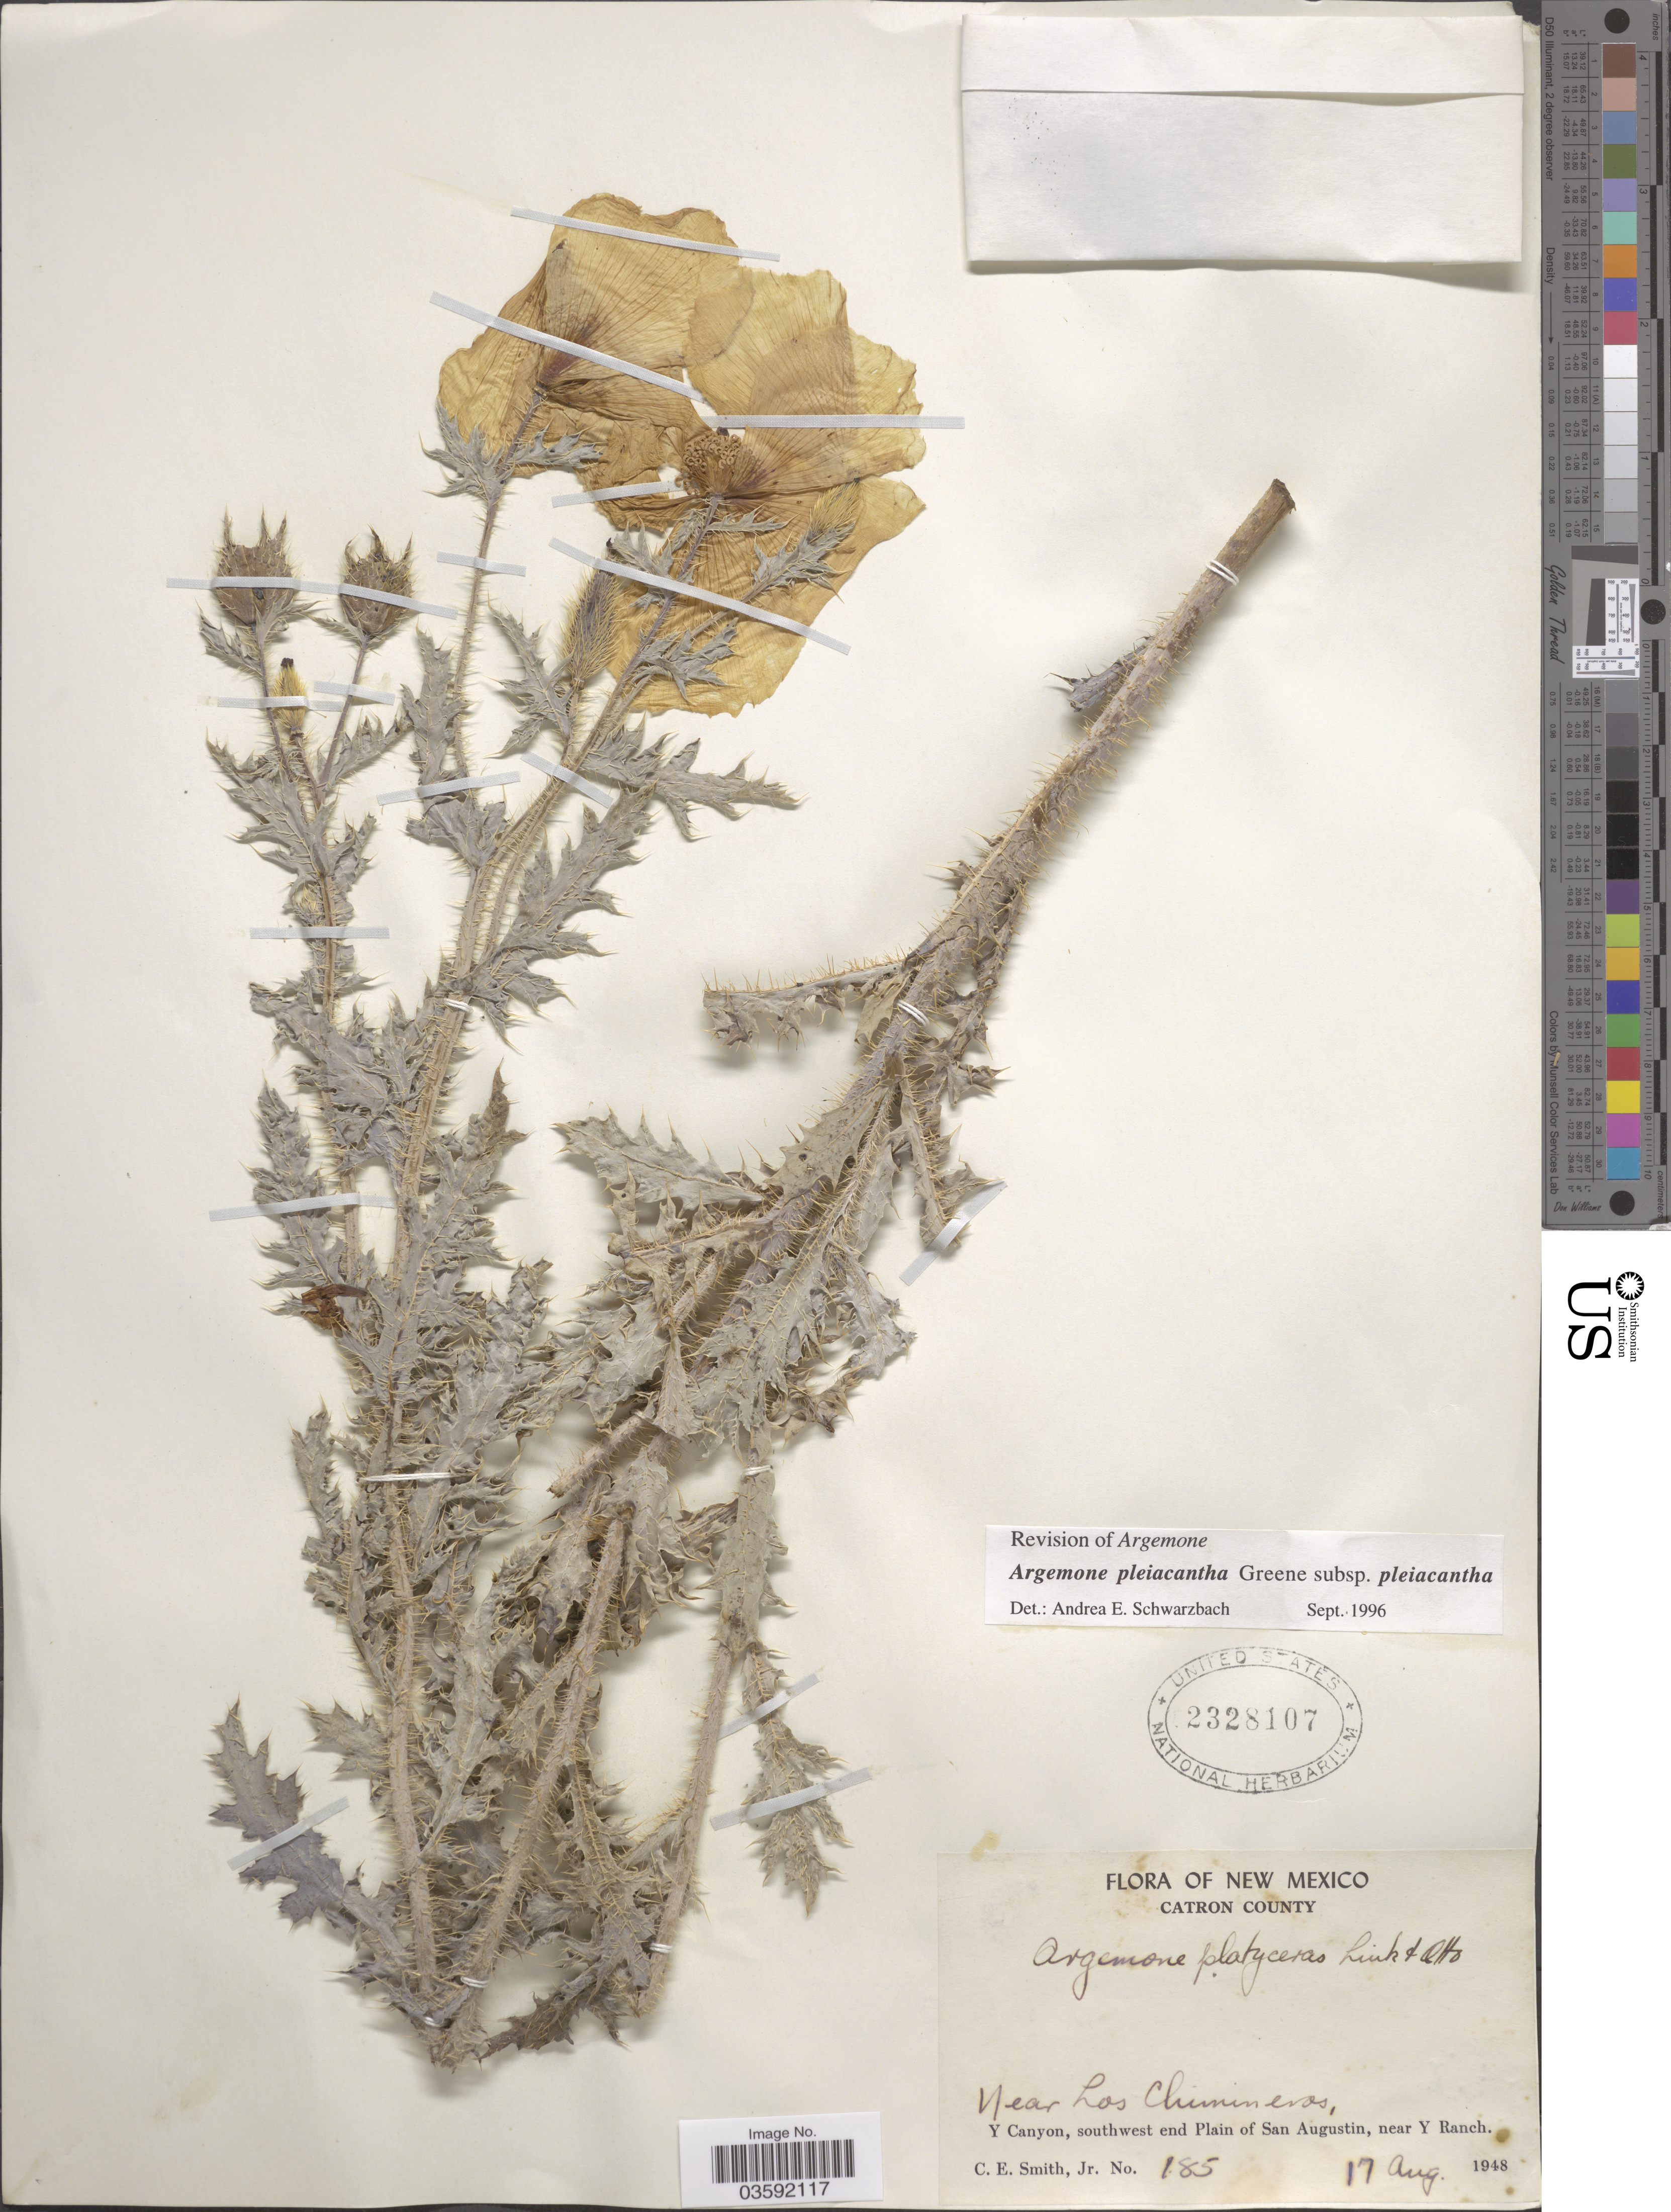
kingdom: Plantae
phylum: Tracheophyta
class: Magnoliopsida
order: Ranunculales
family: Papaveraceae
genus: Argemone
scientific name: Argemone pleiacantha subsp. pleiacantha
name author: Greene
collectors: C. E. Smith Jr.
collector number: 185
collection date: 1948-08-17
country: United States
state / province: New Mexico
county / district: Catron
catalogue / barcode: US 2328107